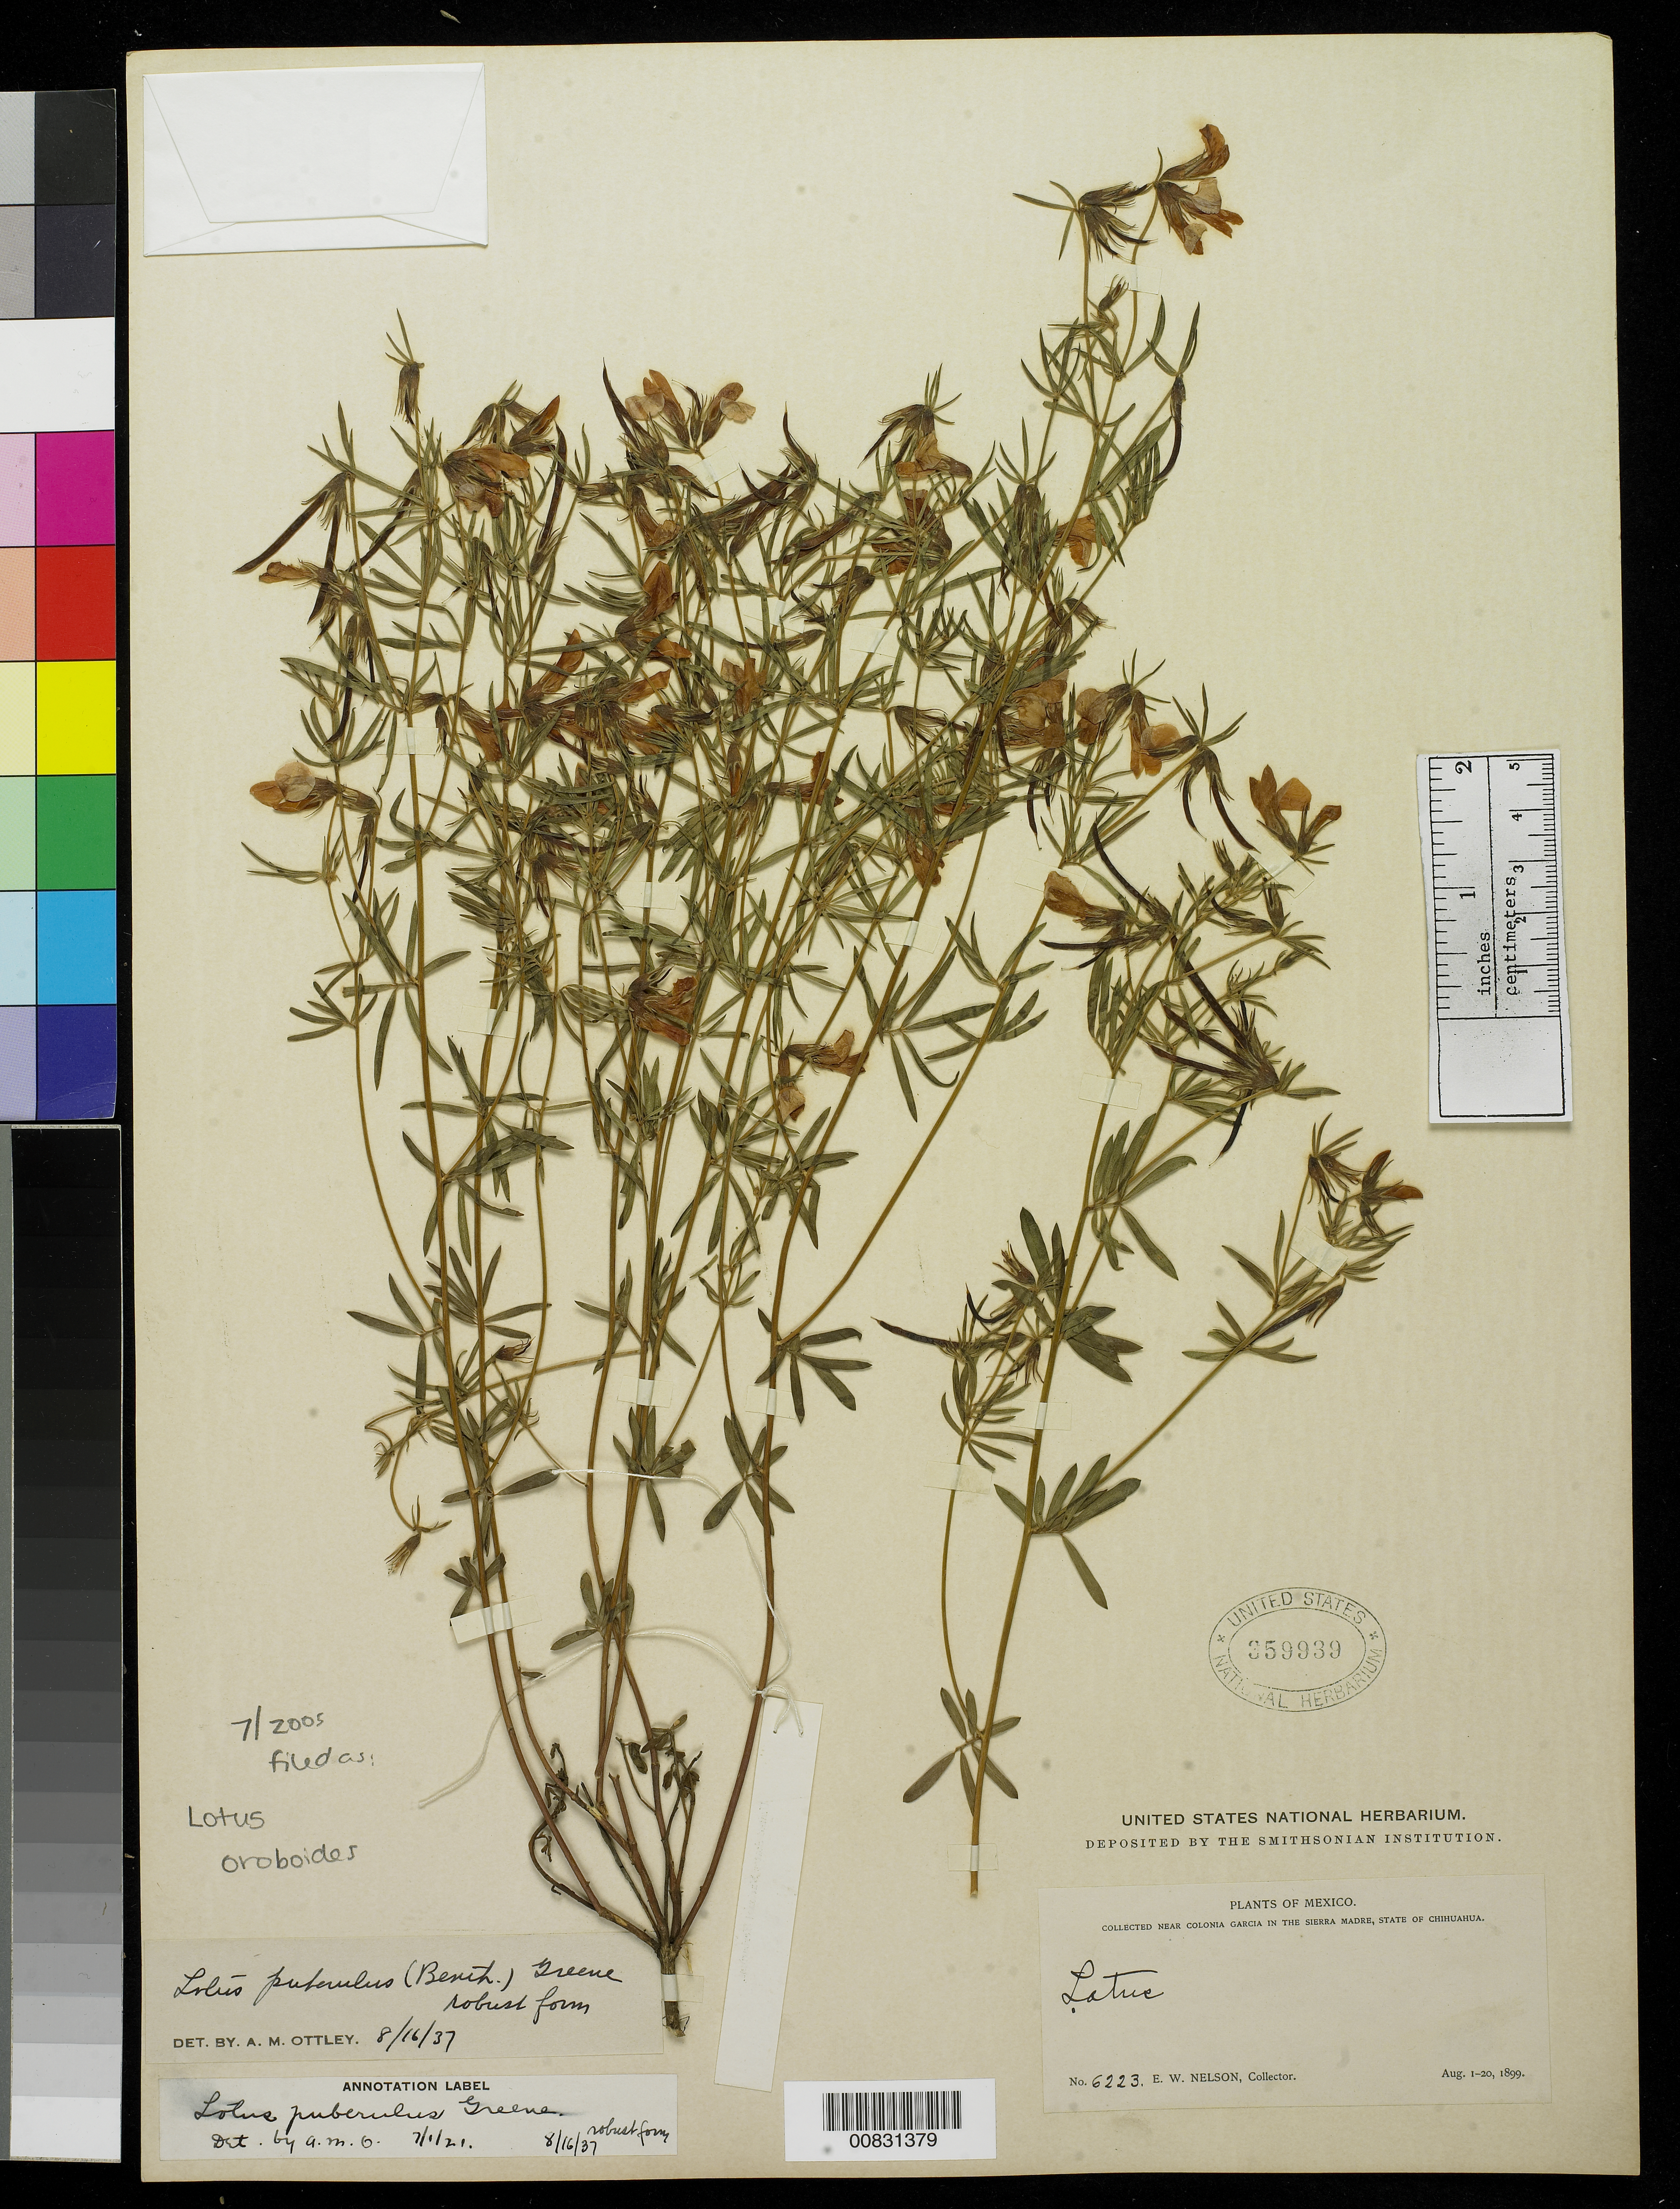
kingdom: Plantae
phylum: Tracheophyta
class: Magnoliopsida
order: Fabales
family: Fabaceae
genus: Ottleya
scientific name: Ottleya oroboides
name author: (Kunth) D.D. Sokoloff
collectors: E. W. Nelson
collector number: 6223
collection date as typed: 01 Aug 1899 to 20 Aug 1899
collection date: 1899-08-01/1899-08-20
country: Mexico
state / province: Chihuahua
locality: Near Colonia García in the Sierra Madre, Chihuahua.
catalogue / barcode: US 359939